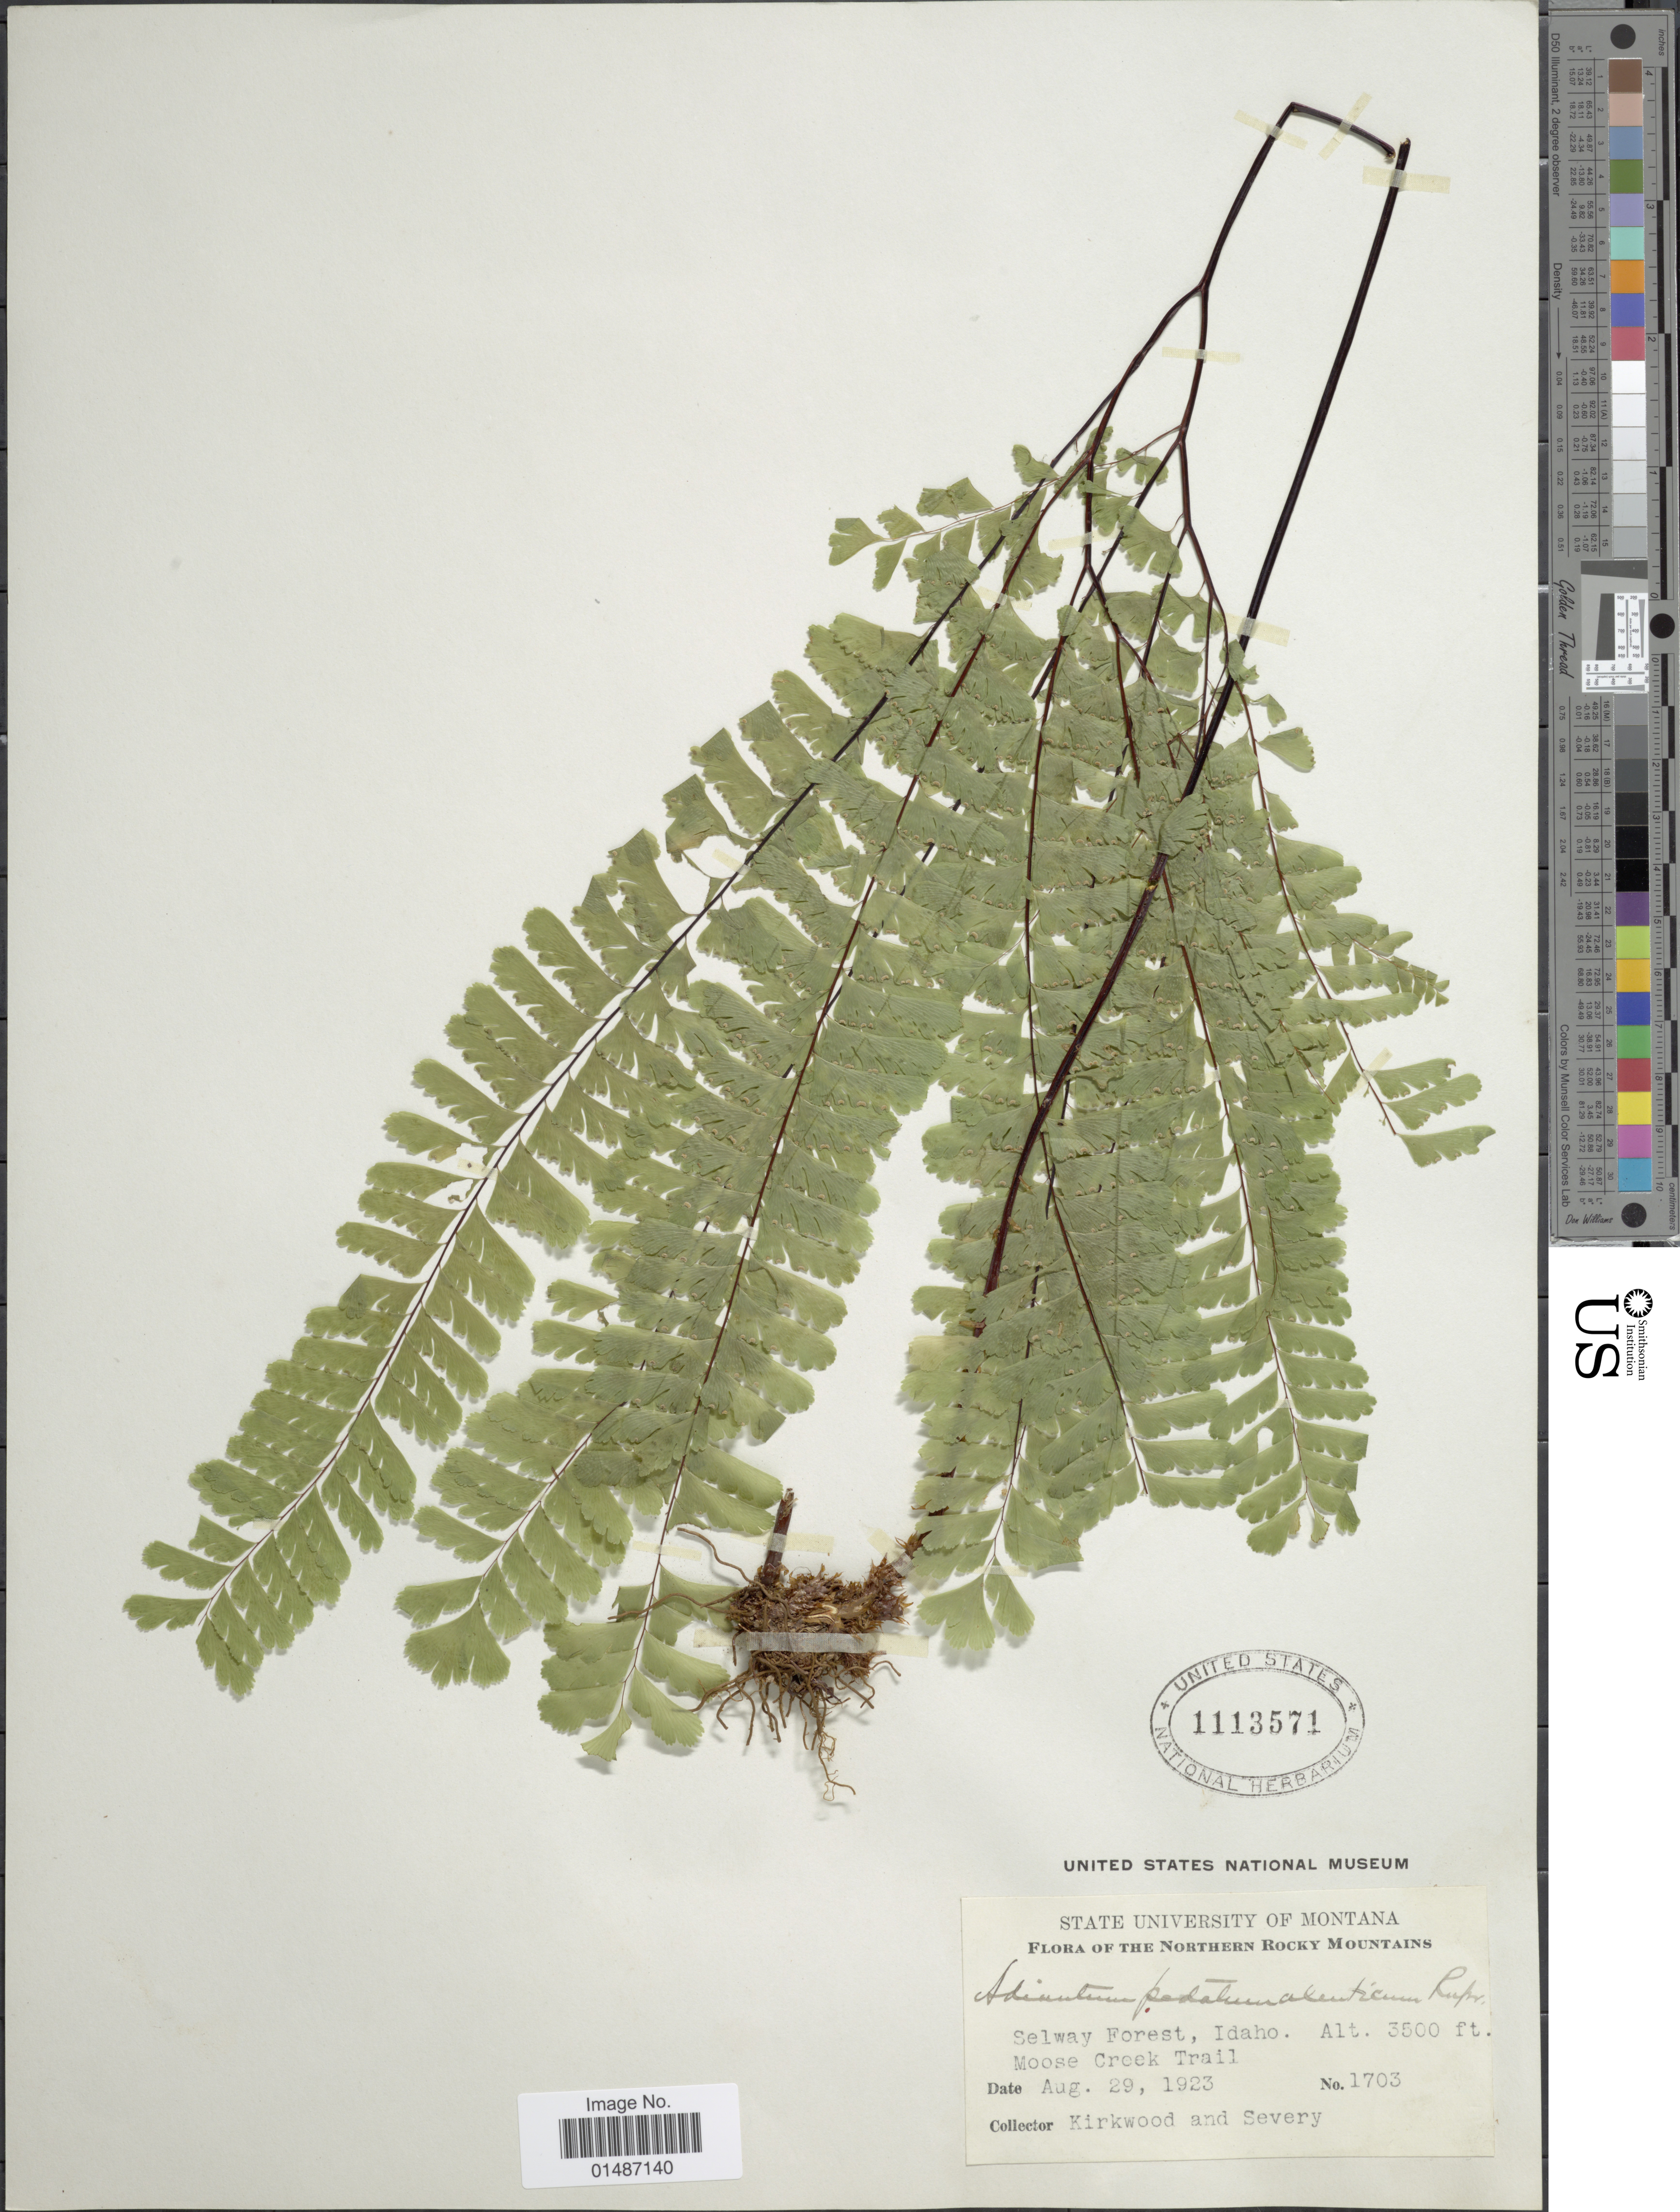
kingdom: Plantae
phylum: Tracheophyta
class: Polypodiopsida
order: Polypodiales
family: Pteridaceae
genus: Adiantum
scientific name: Adiantum pedatum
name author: L.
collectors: Kirkwood & Severy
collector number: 1703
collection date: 1923-08-29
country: United States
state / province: Idaho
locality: Montana. Northern Rocky Mountains. Selway Forest. Moose Creek Trail.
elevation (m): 1067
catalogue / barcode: US 1113571